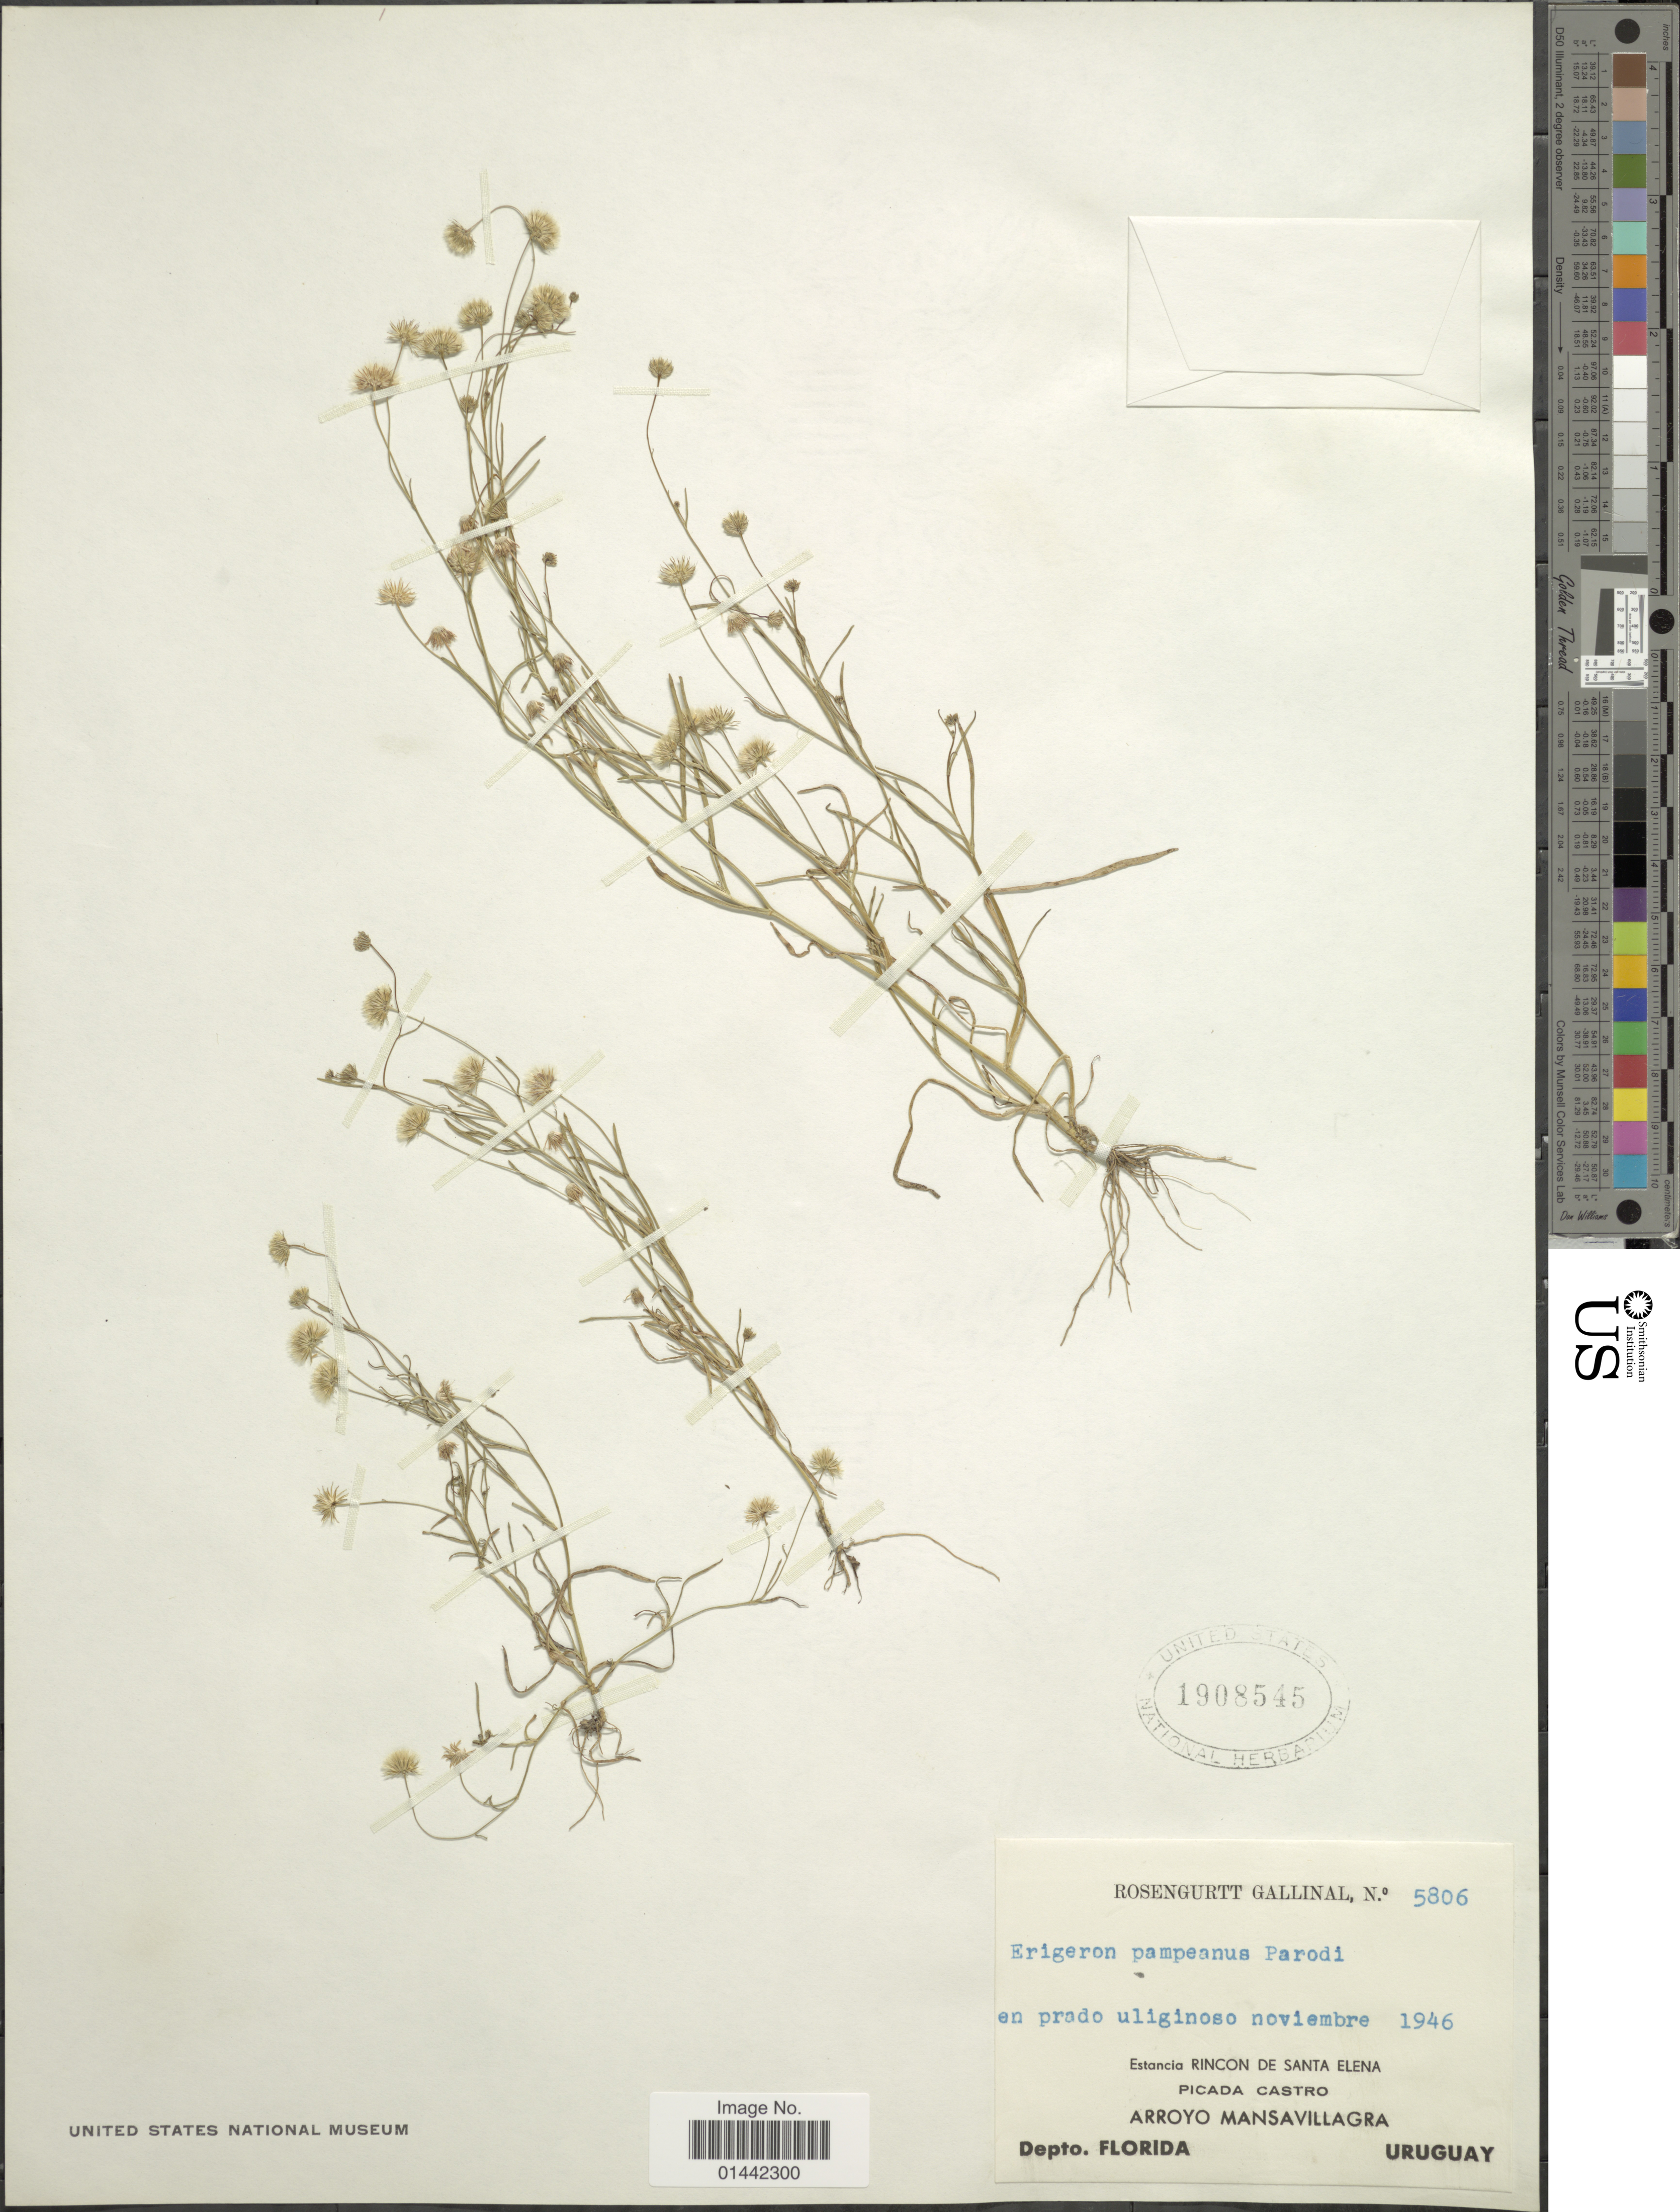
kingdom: Plantae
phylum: Tracheophyta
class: Magnoliopsida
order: Asterales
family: Asteraceae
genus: Erigeron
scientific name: Erigeron pampeanus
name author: Parodi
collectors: R. Gallinal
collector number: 5806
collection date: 1946-11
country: Uruguay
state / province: Florida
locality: En prado uliginoso, Estancia Rincon de Santa Elena, Picada Castro, Arroyo Mansavillagra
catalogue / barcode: US 1908545